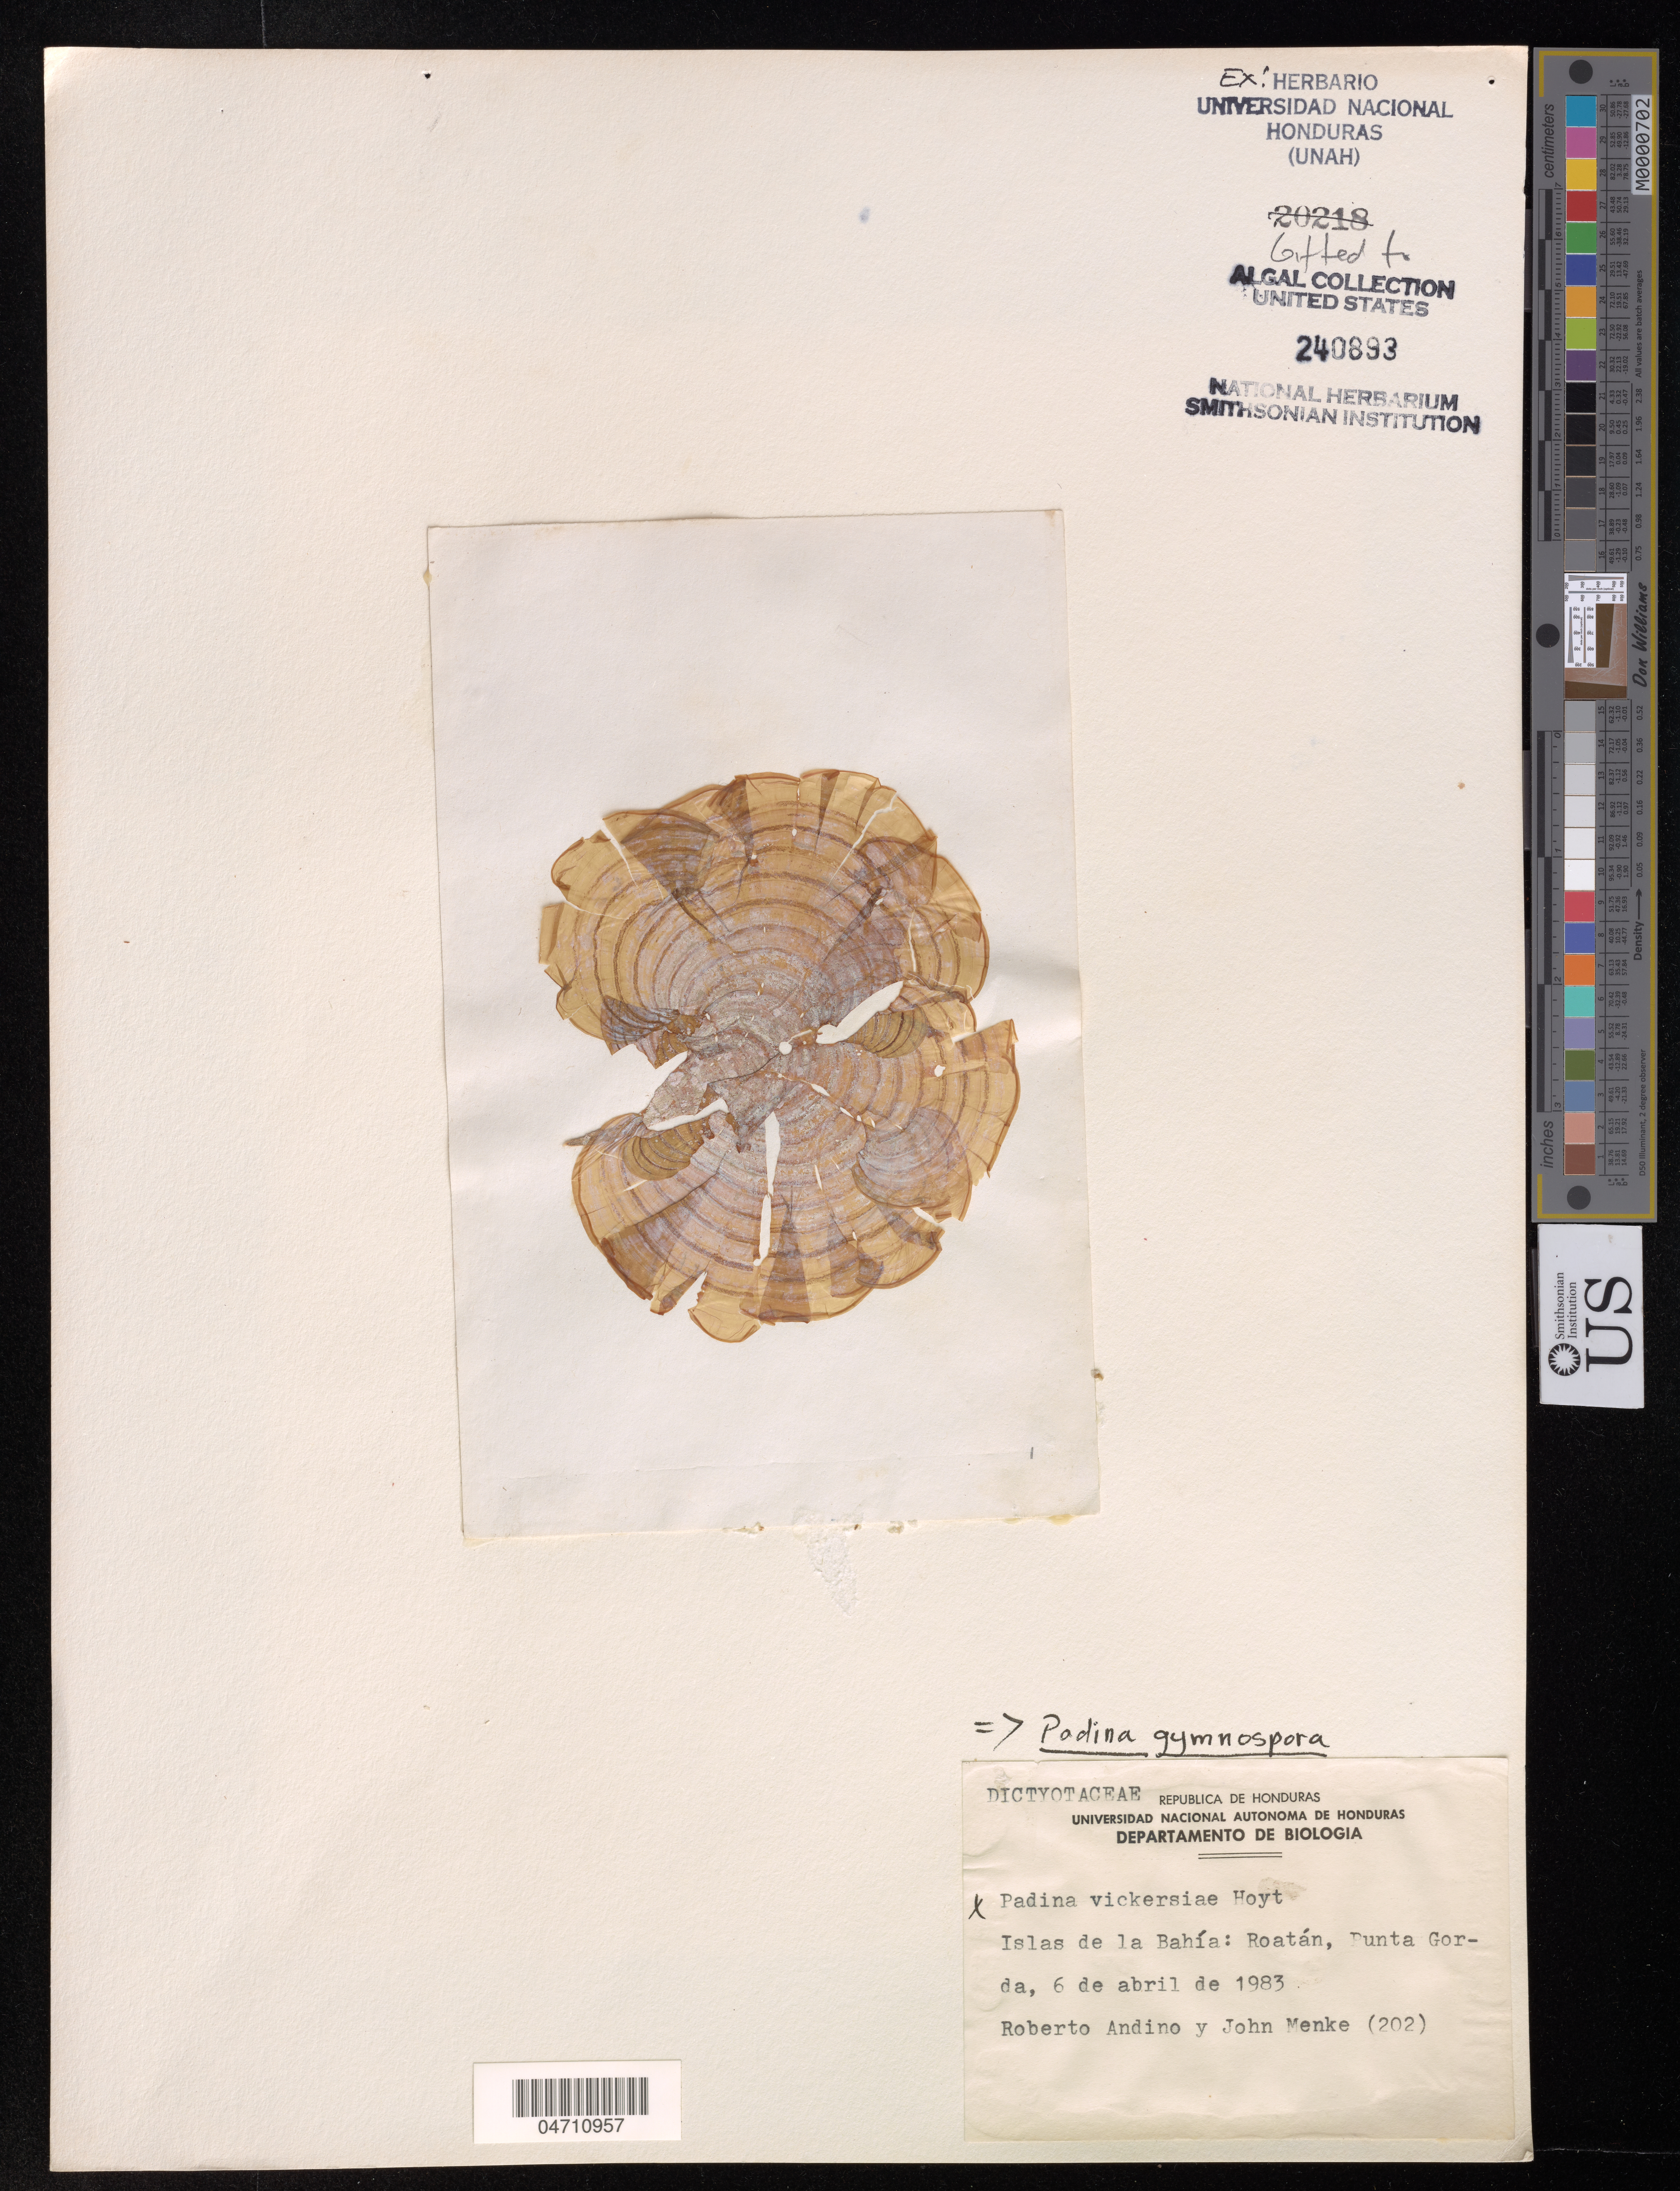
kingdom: Chromista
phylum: Ochrophyta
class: Phaeophyceae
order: Dictyotales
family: Dictyotaceae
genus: Padina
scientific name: Padina gymnospora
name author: (Kütz.) O.G. Sond.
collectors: R. Andino & J. Menke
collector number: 202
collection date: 1983-04-06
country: Honduras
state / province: Islas de la Bahía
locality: Roatán, Punta Gorda.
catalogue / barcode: US 240893